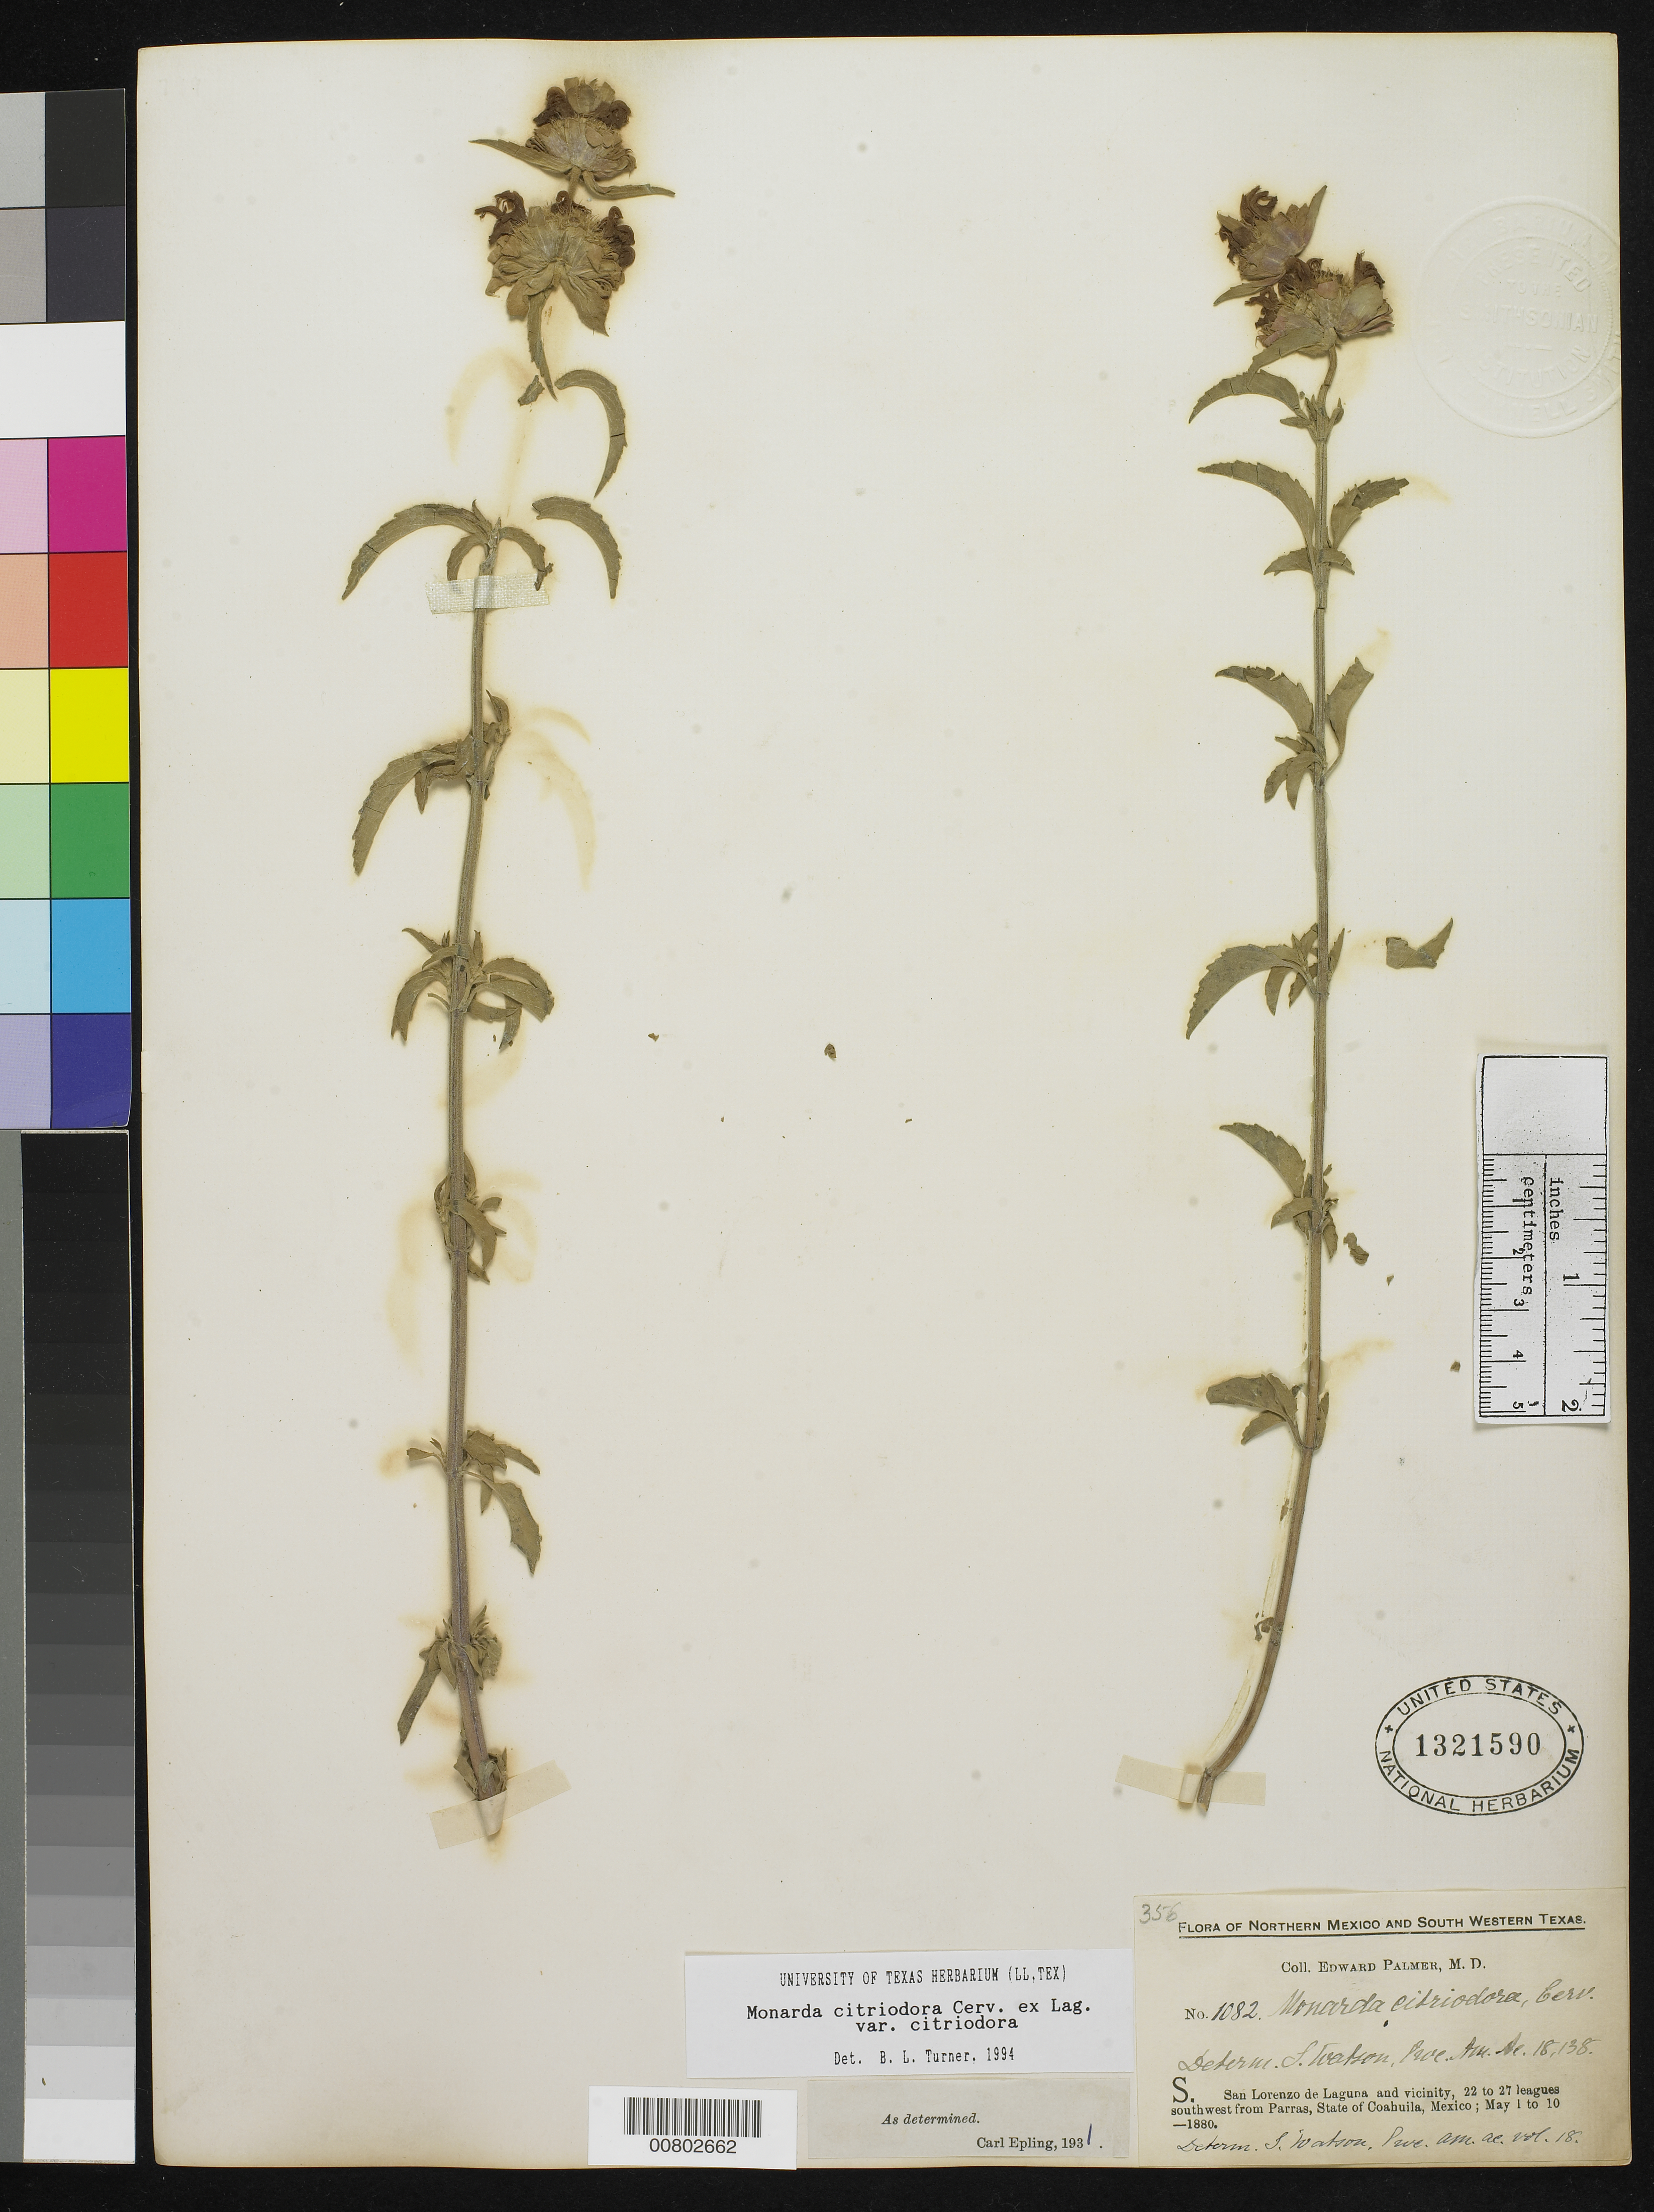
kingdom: Plantae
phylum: Tracheophyta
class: Magnoliopsida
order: Lamiales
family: Lamiaceae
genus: Monarda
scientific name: Monarda citriodora var. citriodora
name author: Cerv. ex Lag.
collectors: E. Palmer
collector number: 1082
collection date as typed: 01 May 1880 to 10 May 1880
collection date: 1880-05-01/1880-05-10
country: Mexico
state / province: Coahuila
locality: S. San Lorenzo de Laguna and vicinity, 22 to 27 leagues southwest from Parras, Coahuila.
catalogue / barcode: US 1321590